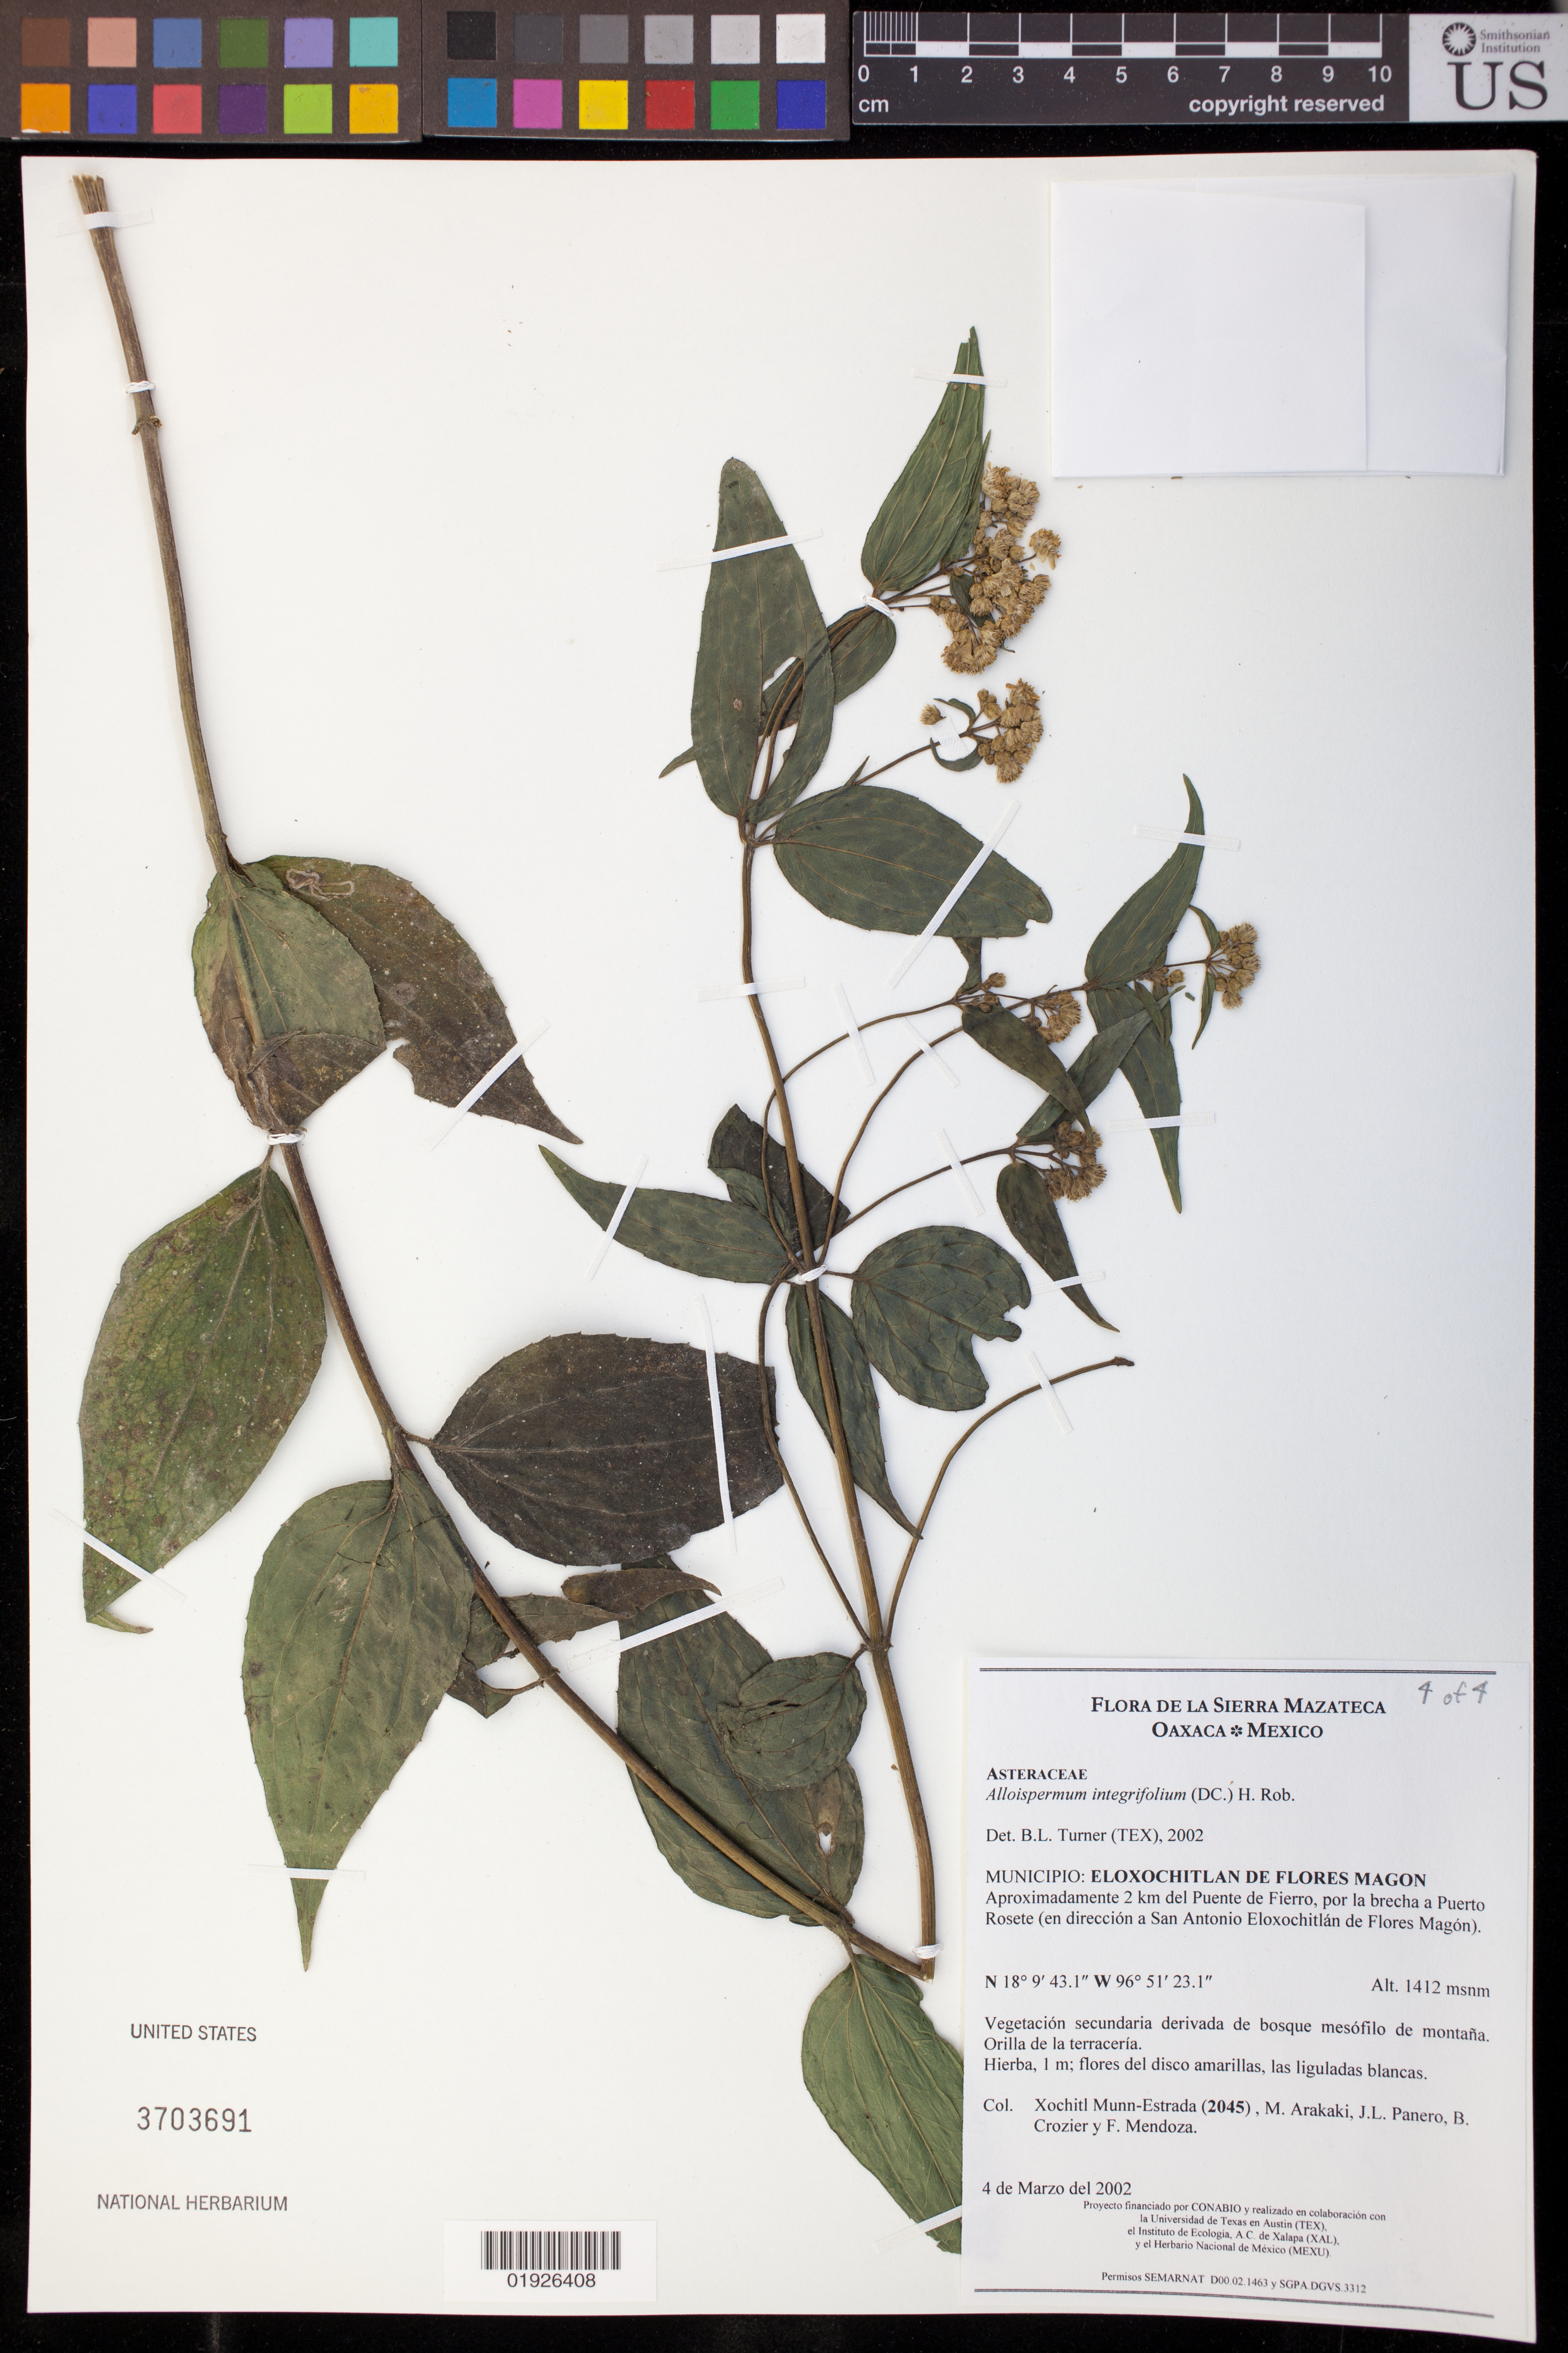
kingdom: Plantae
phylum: Tracheophyta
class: Magnoliopsida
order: Asterales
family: Asteraceae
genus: Alloispermum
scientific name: Alloispermum integrifolium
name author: (DC.) H. Rob.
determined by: Turner, B. L.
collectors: X. Munn-Estrada, M. Arakaki, J. L. Panero, B. Crozier & F. Mendoza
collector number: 2045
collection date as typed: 4 de Marzo del 2002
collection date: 2002-03-04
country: Mexico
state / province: Oaxaca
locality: Eloxochitlan de Flores Magon, Aprox. 2 km del Puente de Fierro, por la brecha a Puerto Rosete (en direccion a San Antonio Eloxochitlan de Flores Magon).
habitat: Vegetacion secundaria derivada de bosque mesofilo de montana. Orilla de la terraceria.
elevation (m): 1412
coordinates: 18 09 43.1 N, 96 51 23.1 W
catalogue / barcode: US 3703691